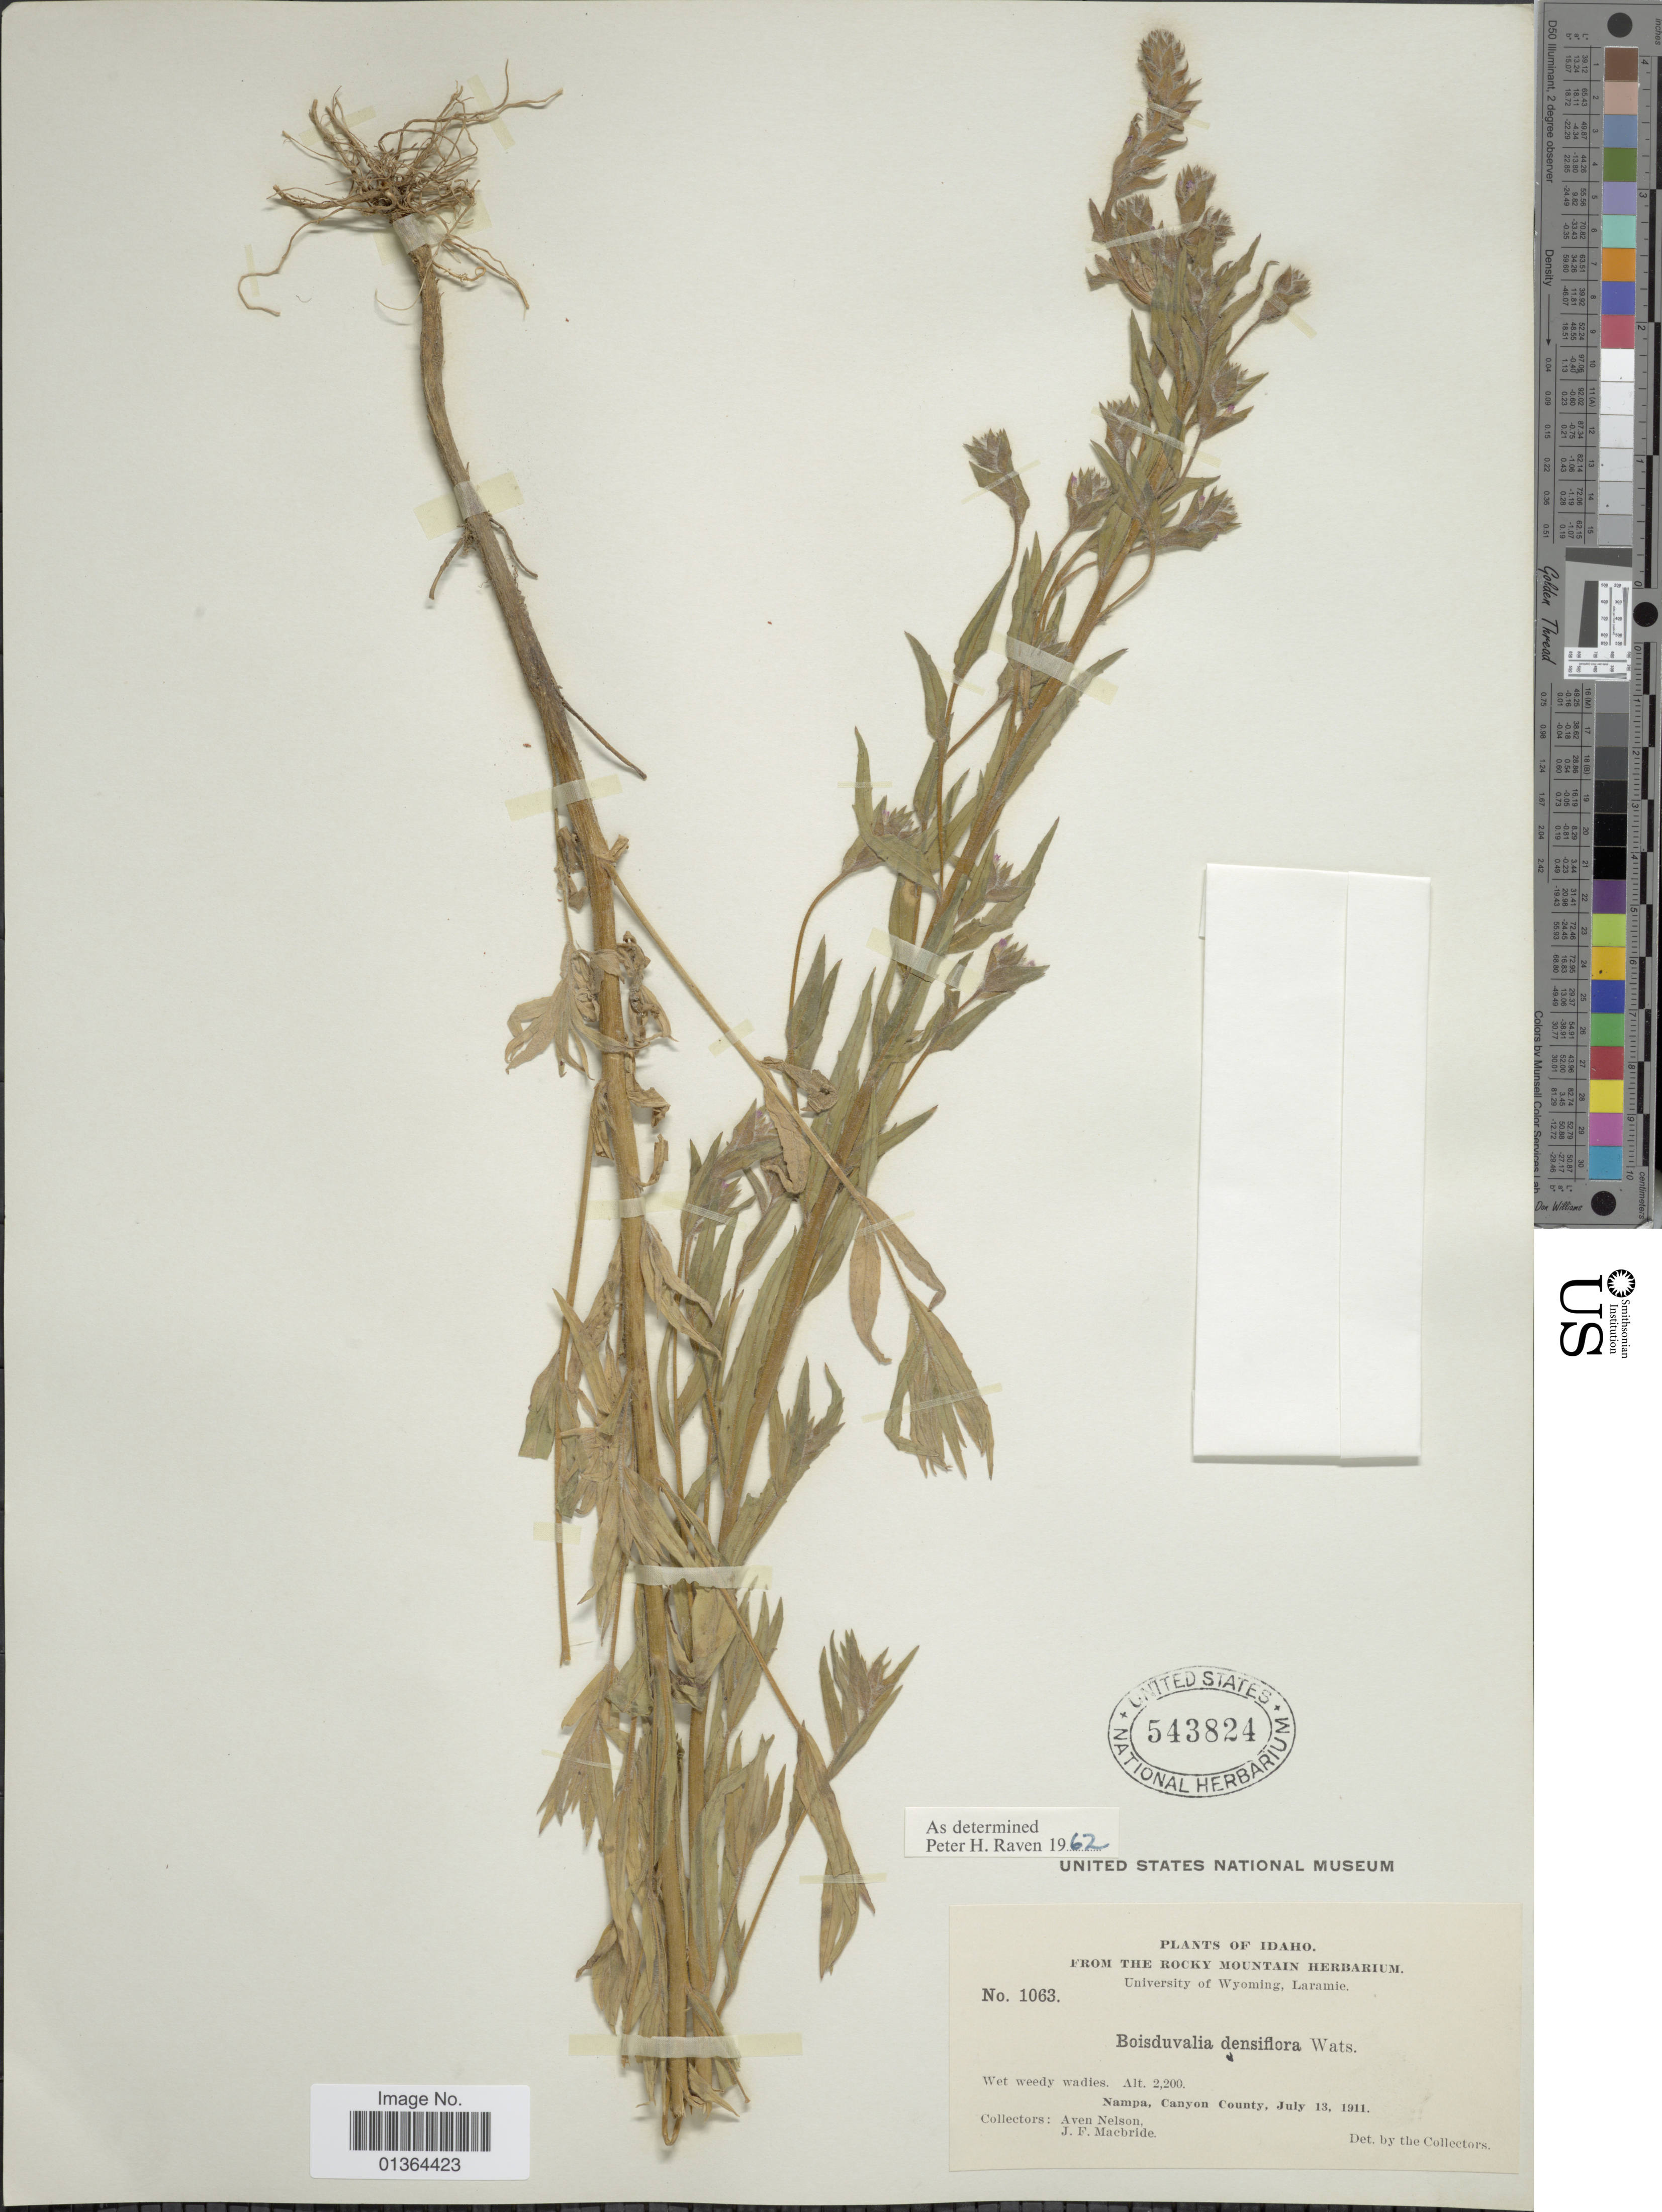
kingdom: Plantae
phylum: Tracheophyta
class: Magnoliopsida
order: Myrtales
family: Onagraceae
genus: Epilobium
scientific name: Epilobium densiflorum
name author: (Lindl.) Hoch & P.H. Raven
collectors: A. Nelson & J. F. Macbride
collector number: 1063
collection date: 1911-07-13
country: United States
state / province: Idaho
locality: Nampa, Canyon County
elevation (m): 671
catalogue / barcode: US 543824